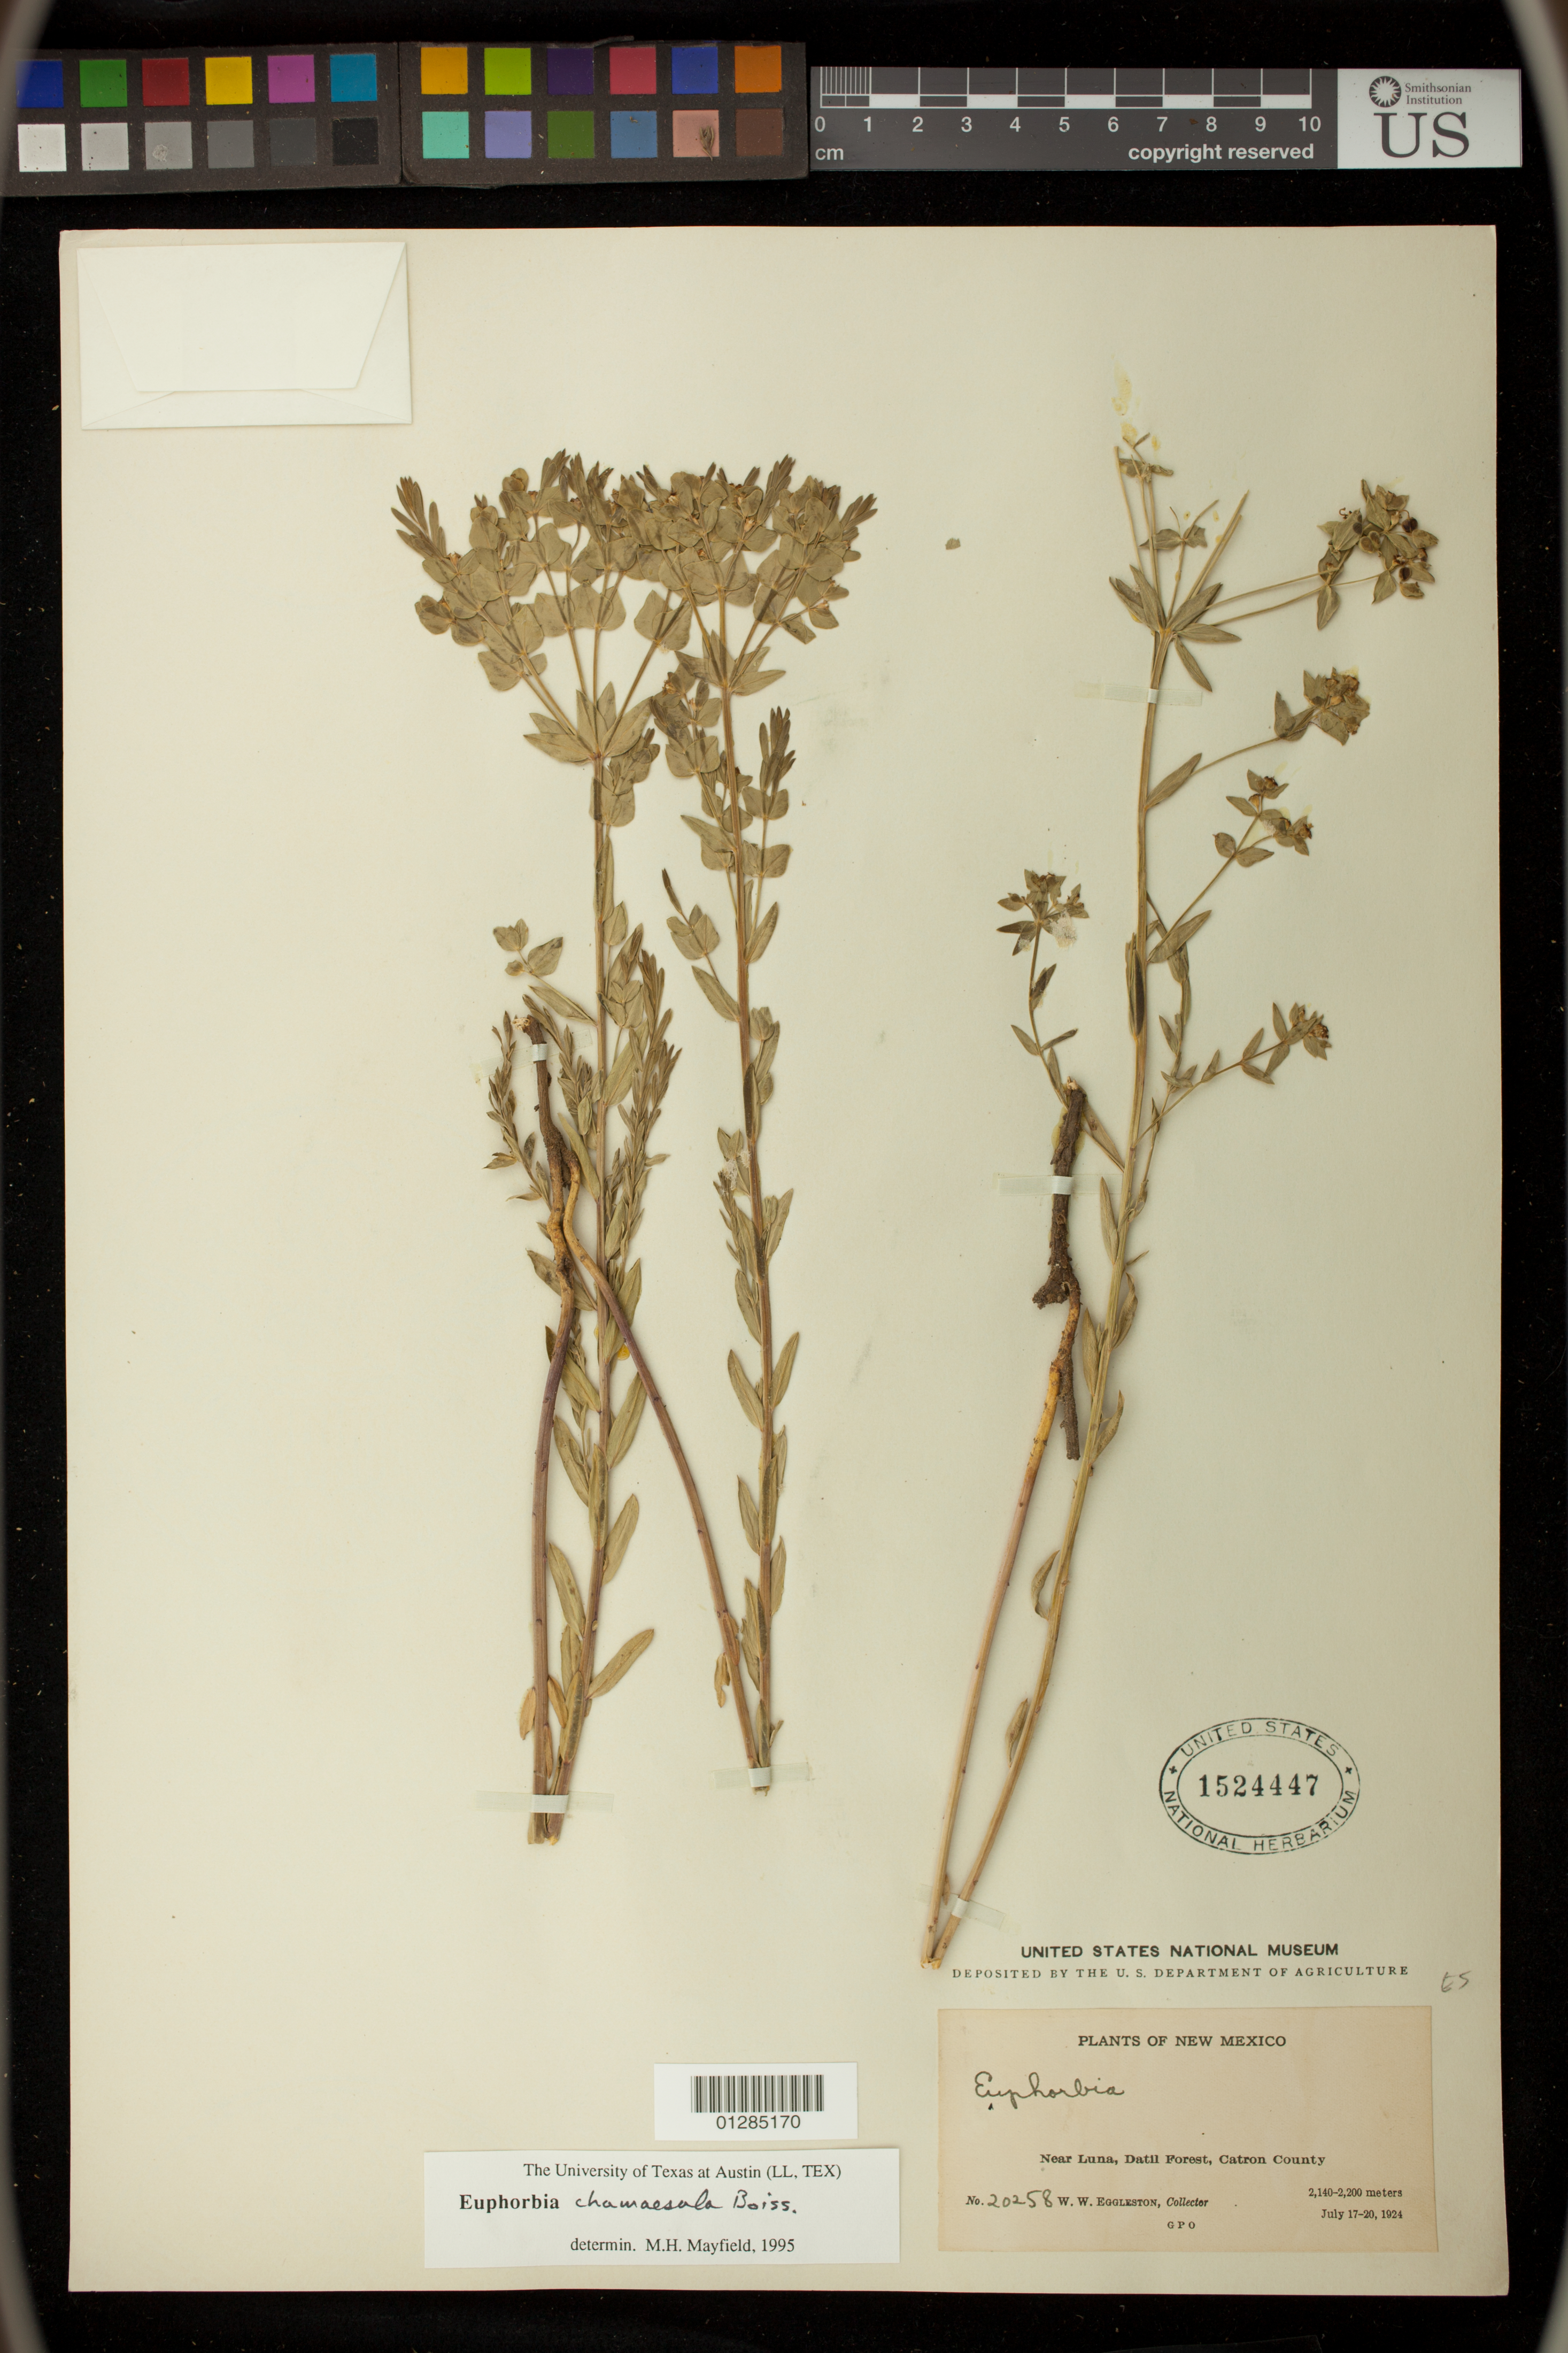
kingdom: Plantae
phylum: Tracheophyta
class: Magnoliopsida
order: Malpighiales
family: Euphorbiaceae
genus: Euphorbia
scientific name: Euphorbia chamaesula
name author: Boiss.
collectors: W. W. Eggleston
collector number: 20258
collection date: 1924-07-17/1924-07-20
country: United States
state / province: New Mexico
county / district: Catron County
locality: Near Luna, Datil Forest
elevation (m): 2140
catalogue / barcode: US 1524447